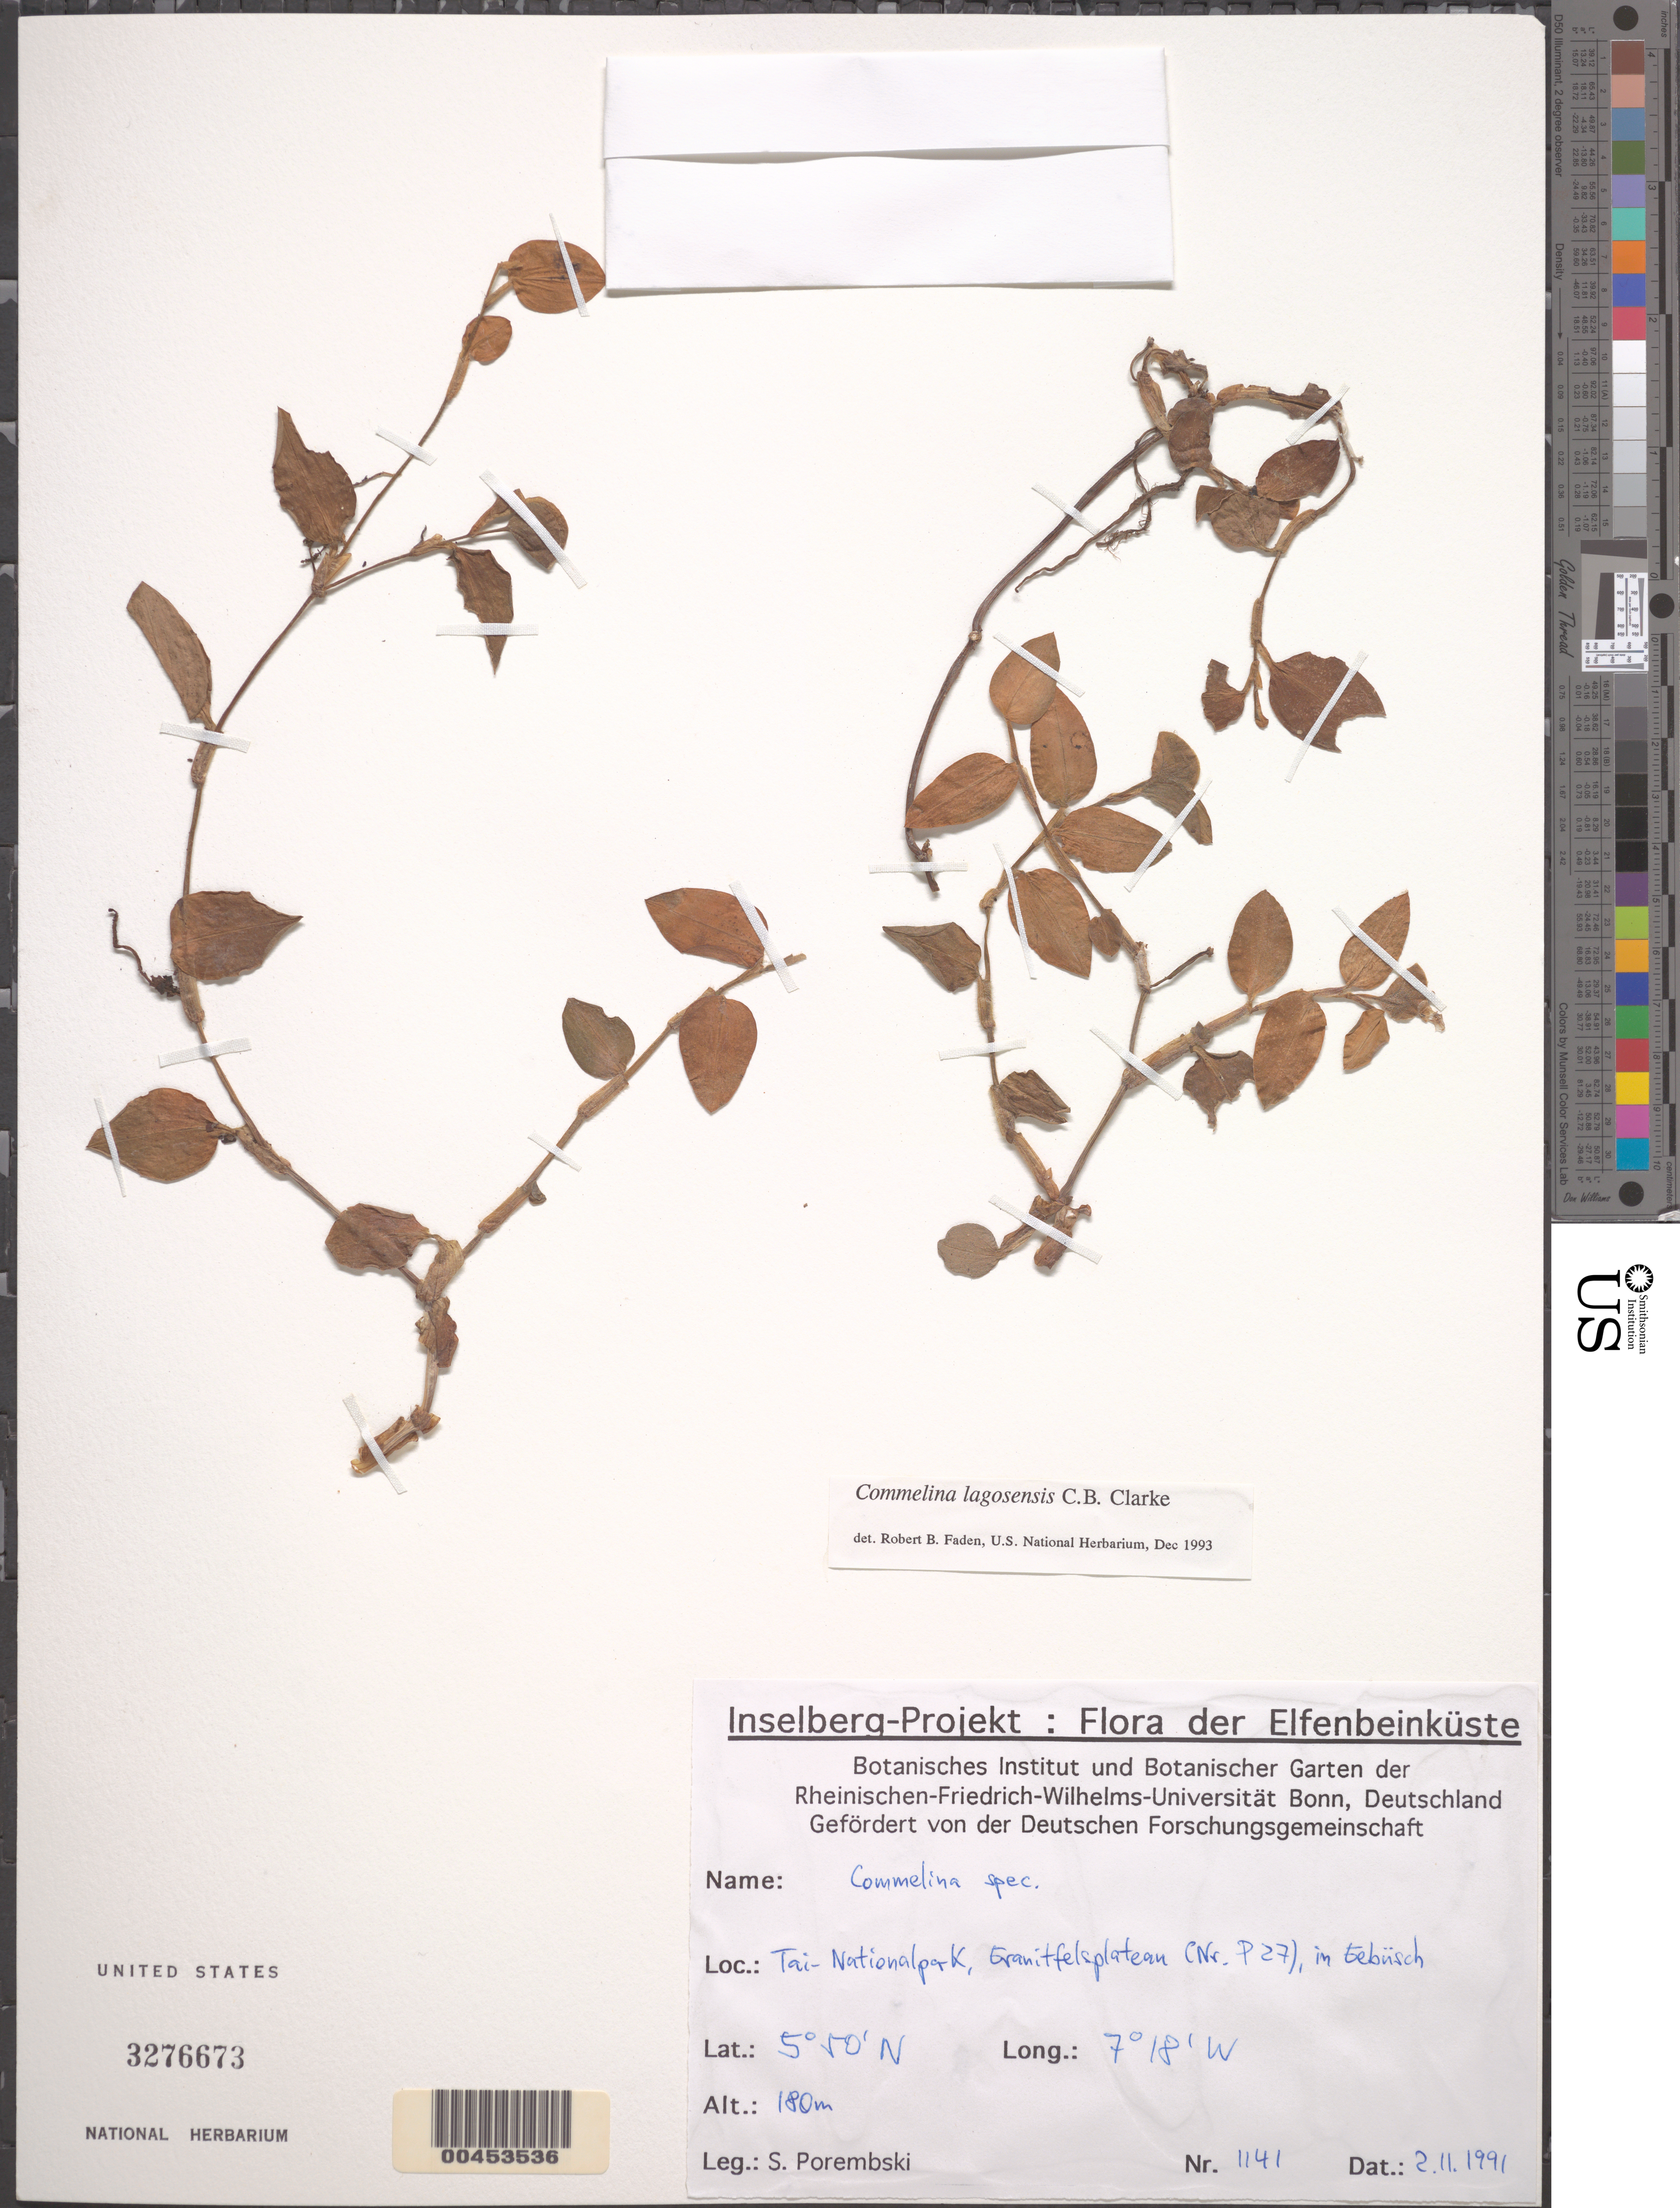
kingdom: Plantae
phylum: Tracheophyta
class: Liliopsida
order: Commelinales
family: Commelinaceae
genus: Commelina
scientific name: Commelina lagosensis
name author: C.B. Clarke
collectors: S. Porembski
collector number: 1141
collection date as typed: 02 Nov 1991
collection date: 1991-11-02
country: Ivory Coast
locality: Tai National Park, (nr. p27)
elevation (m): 180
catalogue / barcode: US 3276673